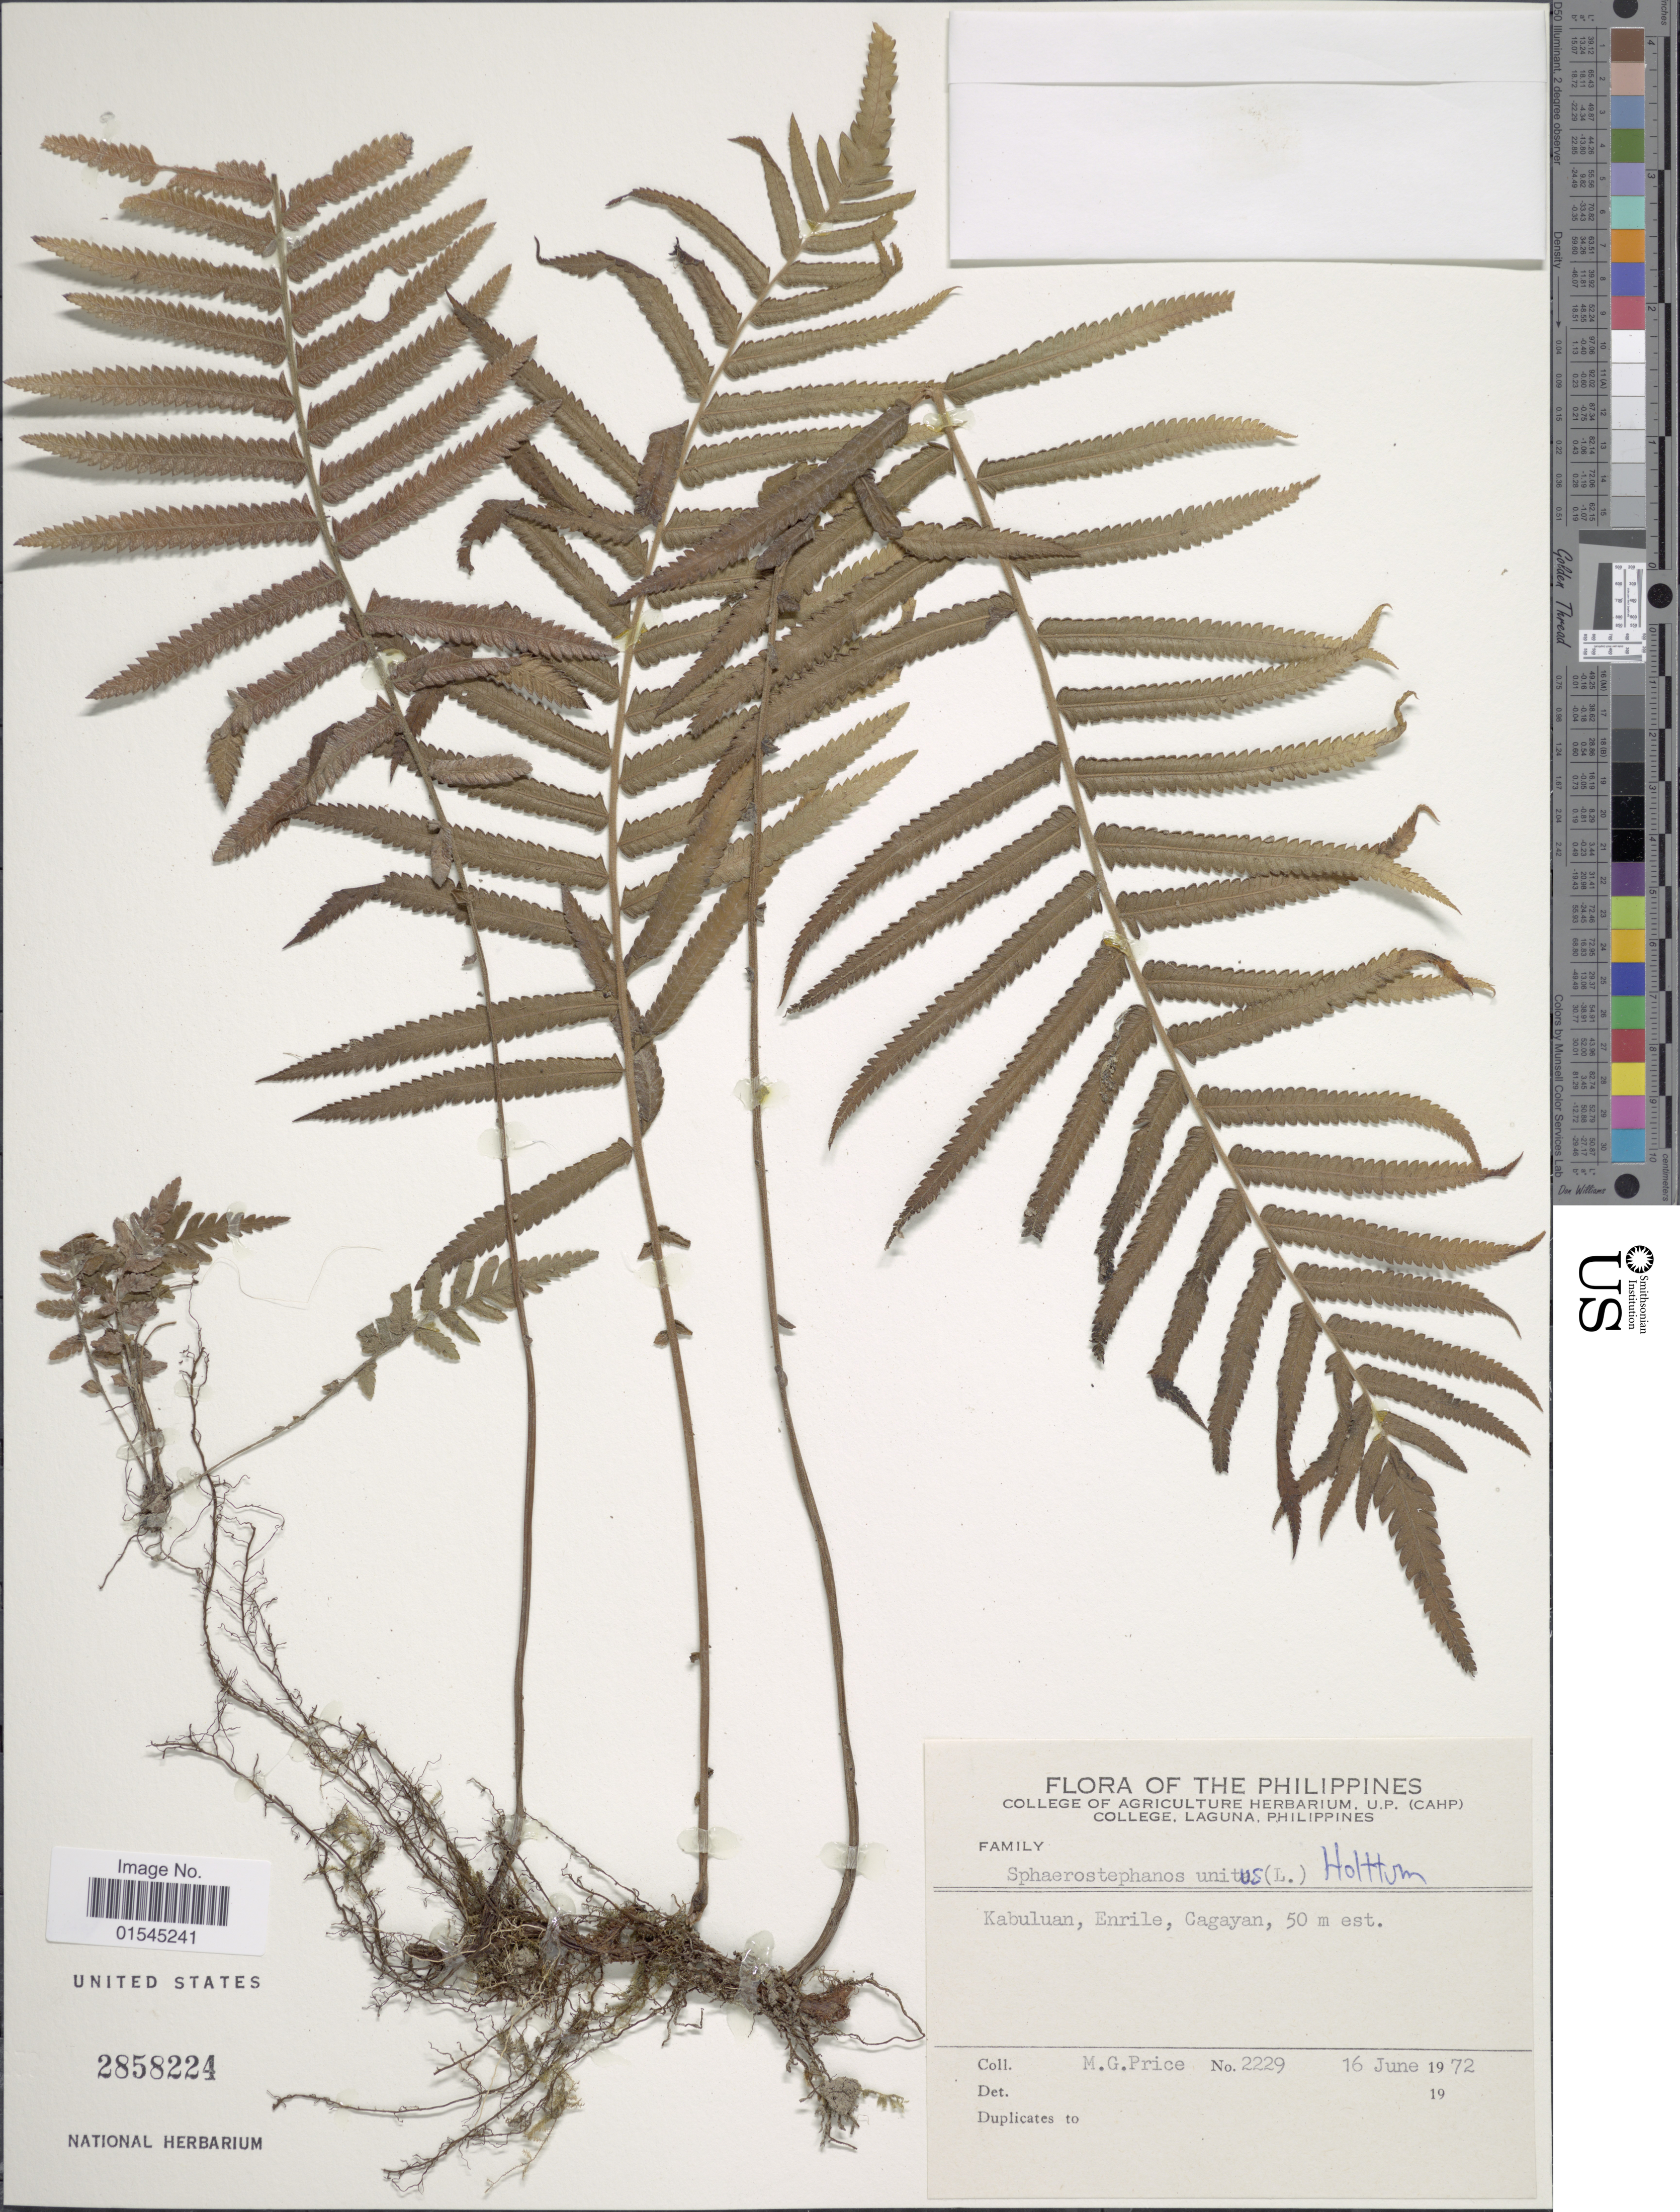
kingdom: Plantae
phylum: Tracheophyta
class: Polypodiopsida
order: Polypodiales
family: Thelypteridaceae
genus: Sphaerostephanos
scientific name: Sphaerostephanos unitus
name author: (L.) Holttum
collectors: M. G. Price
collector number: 2229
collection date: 1972-06-16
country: Philippines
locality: Kabuluan, Enrile, Cagayan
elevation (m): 50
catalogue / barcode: US 2858224